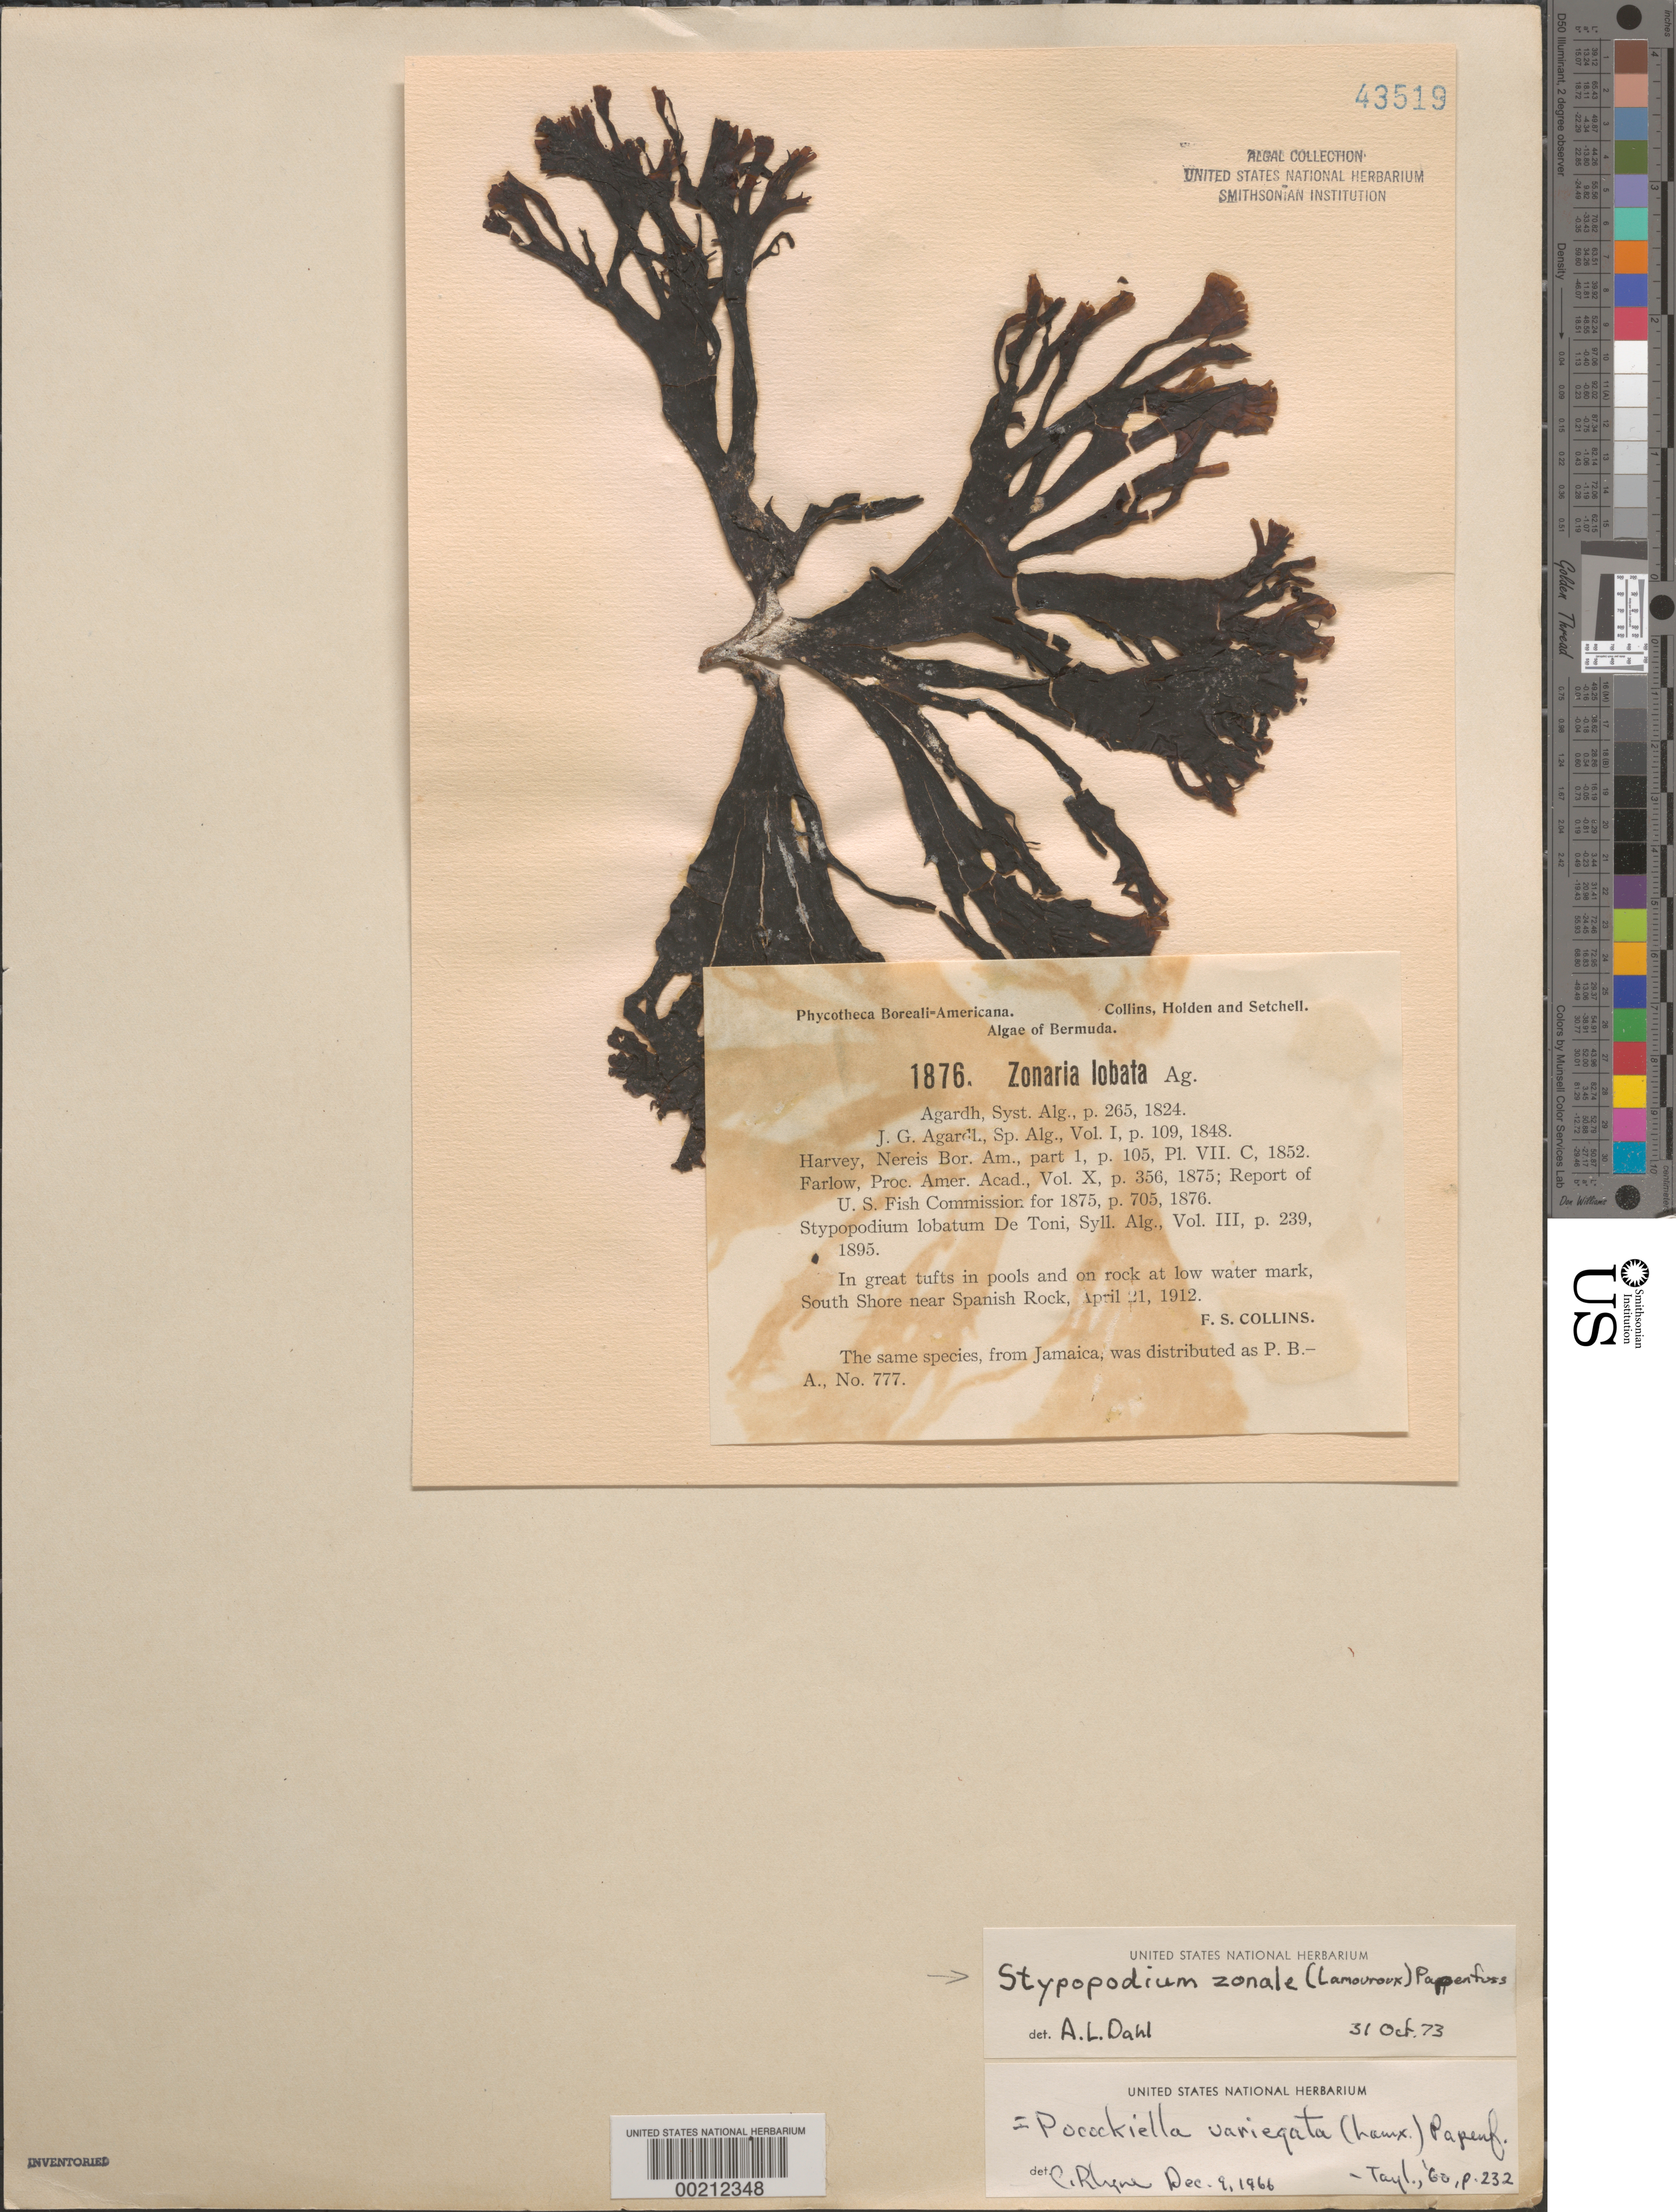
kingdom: Chromista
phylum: Ochrophyta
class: Phaeophyceae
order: Dictyotales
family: Dictyotaceae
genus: Stypopodium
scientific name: Stypopodium zonale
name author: (J.V.Lamouroux) Papenf.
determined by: Dahl, A. E.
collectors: F. Collins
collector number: PB-A 1876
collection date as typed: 21 Apr 1912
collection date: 1912-04-21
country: Bermuda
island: Bermuda Island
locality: South shore near Spanish Rock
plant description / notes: Collins, Holden & Setchell, Phycotheca Boreali-Americana, as Zonaria lobata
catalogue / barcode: US 43519